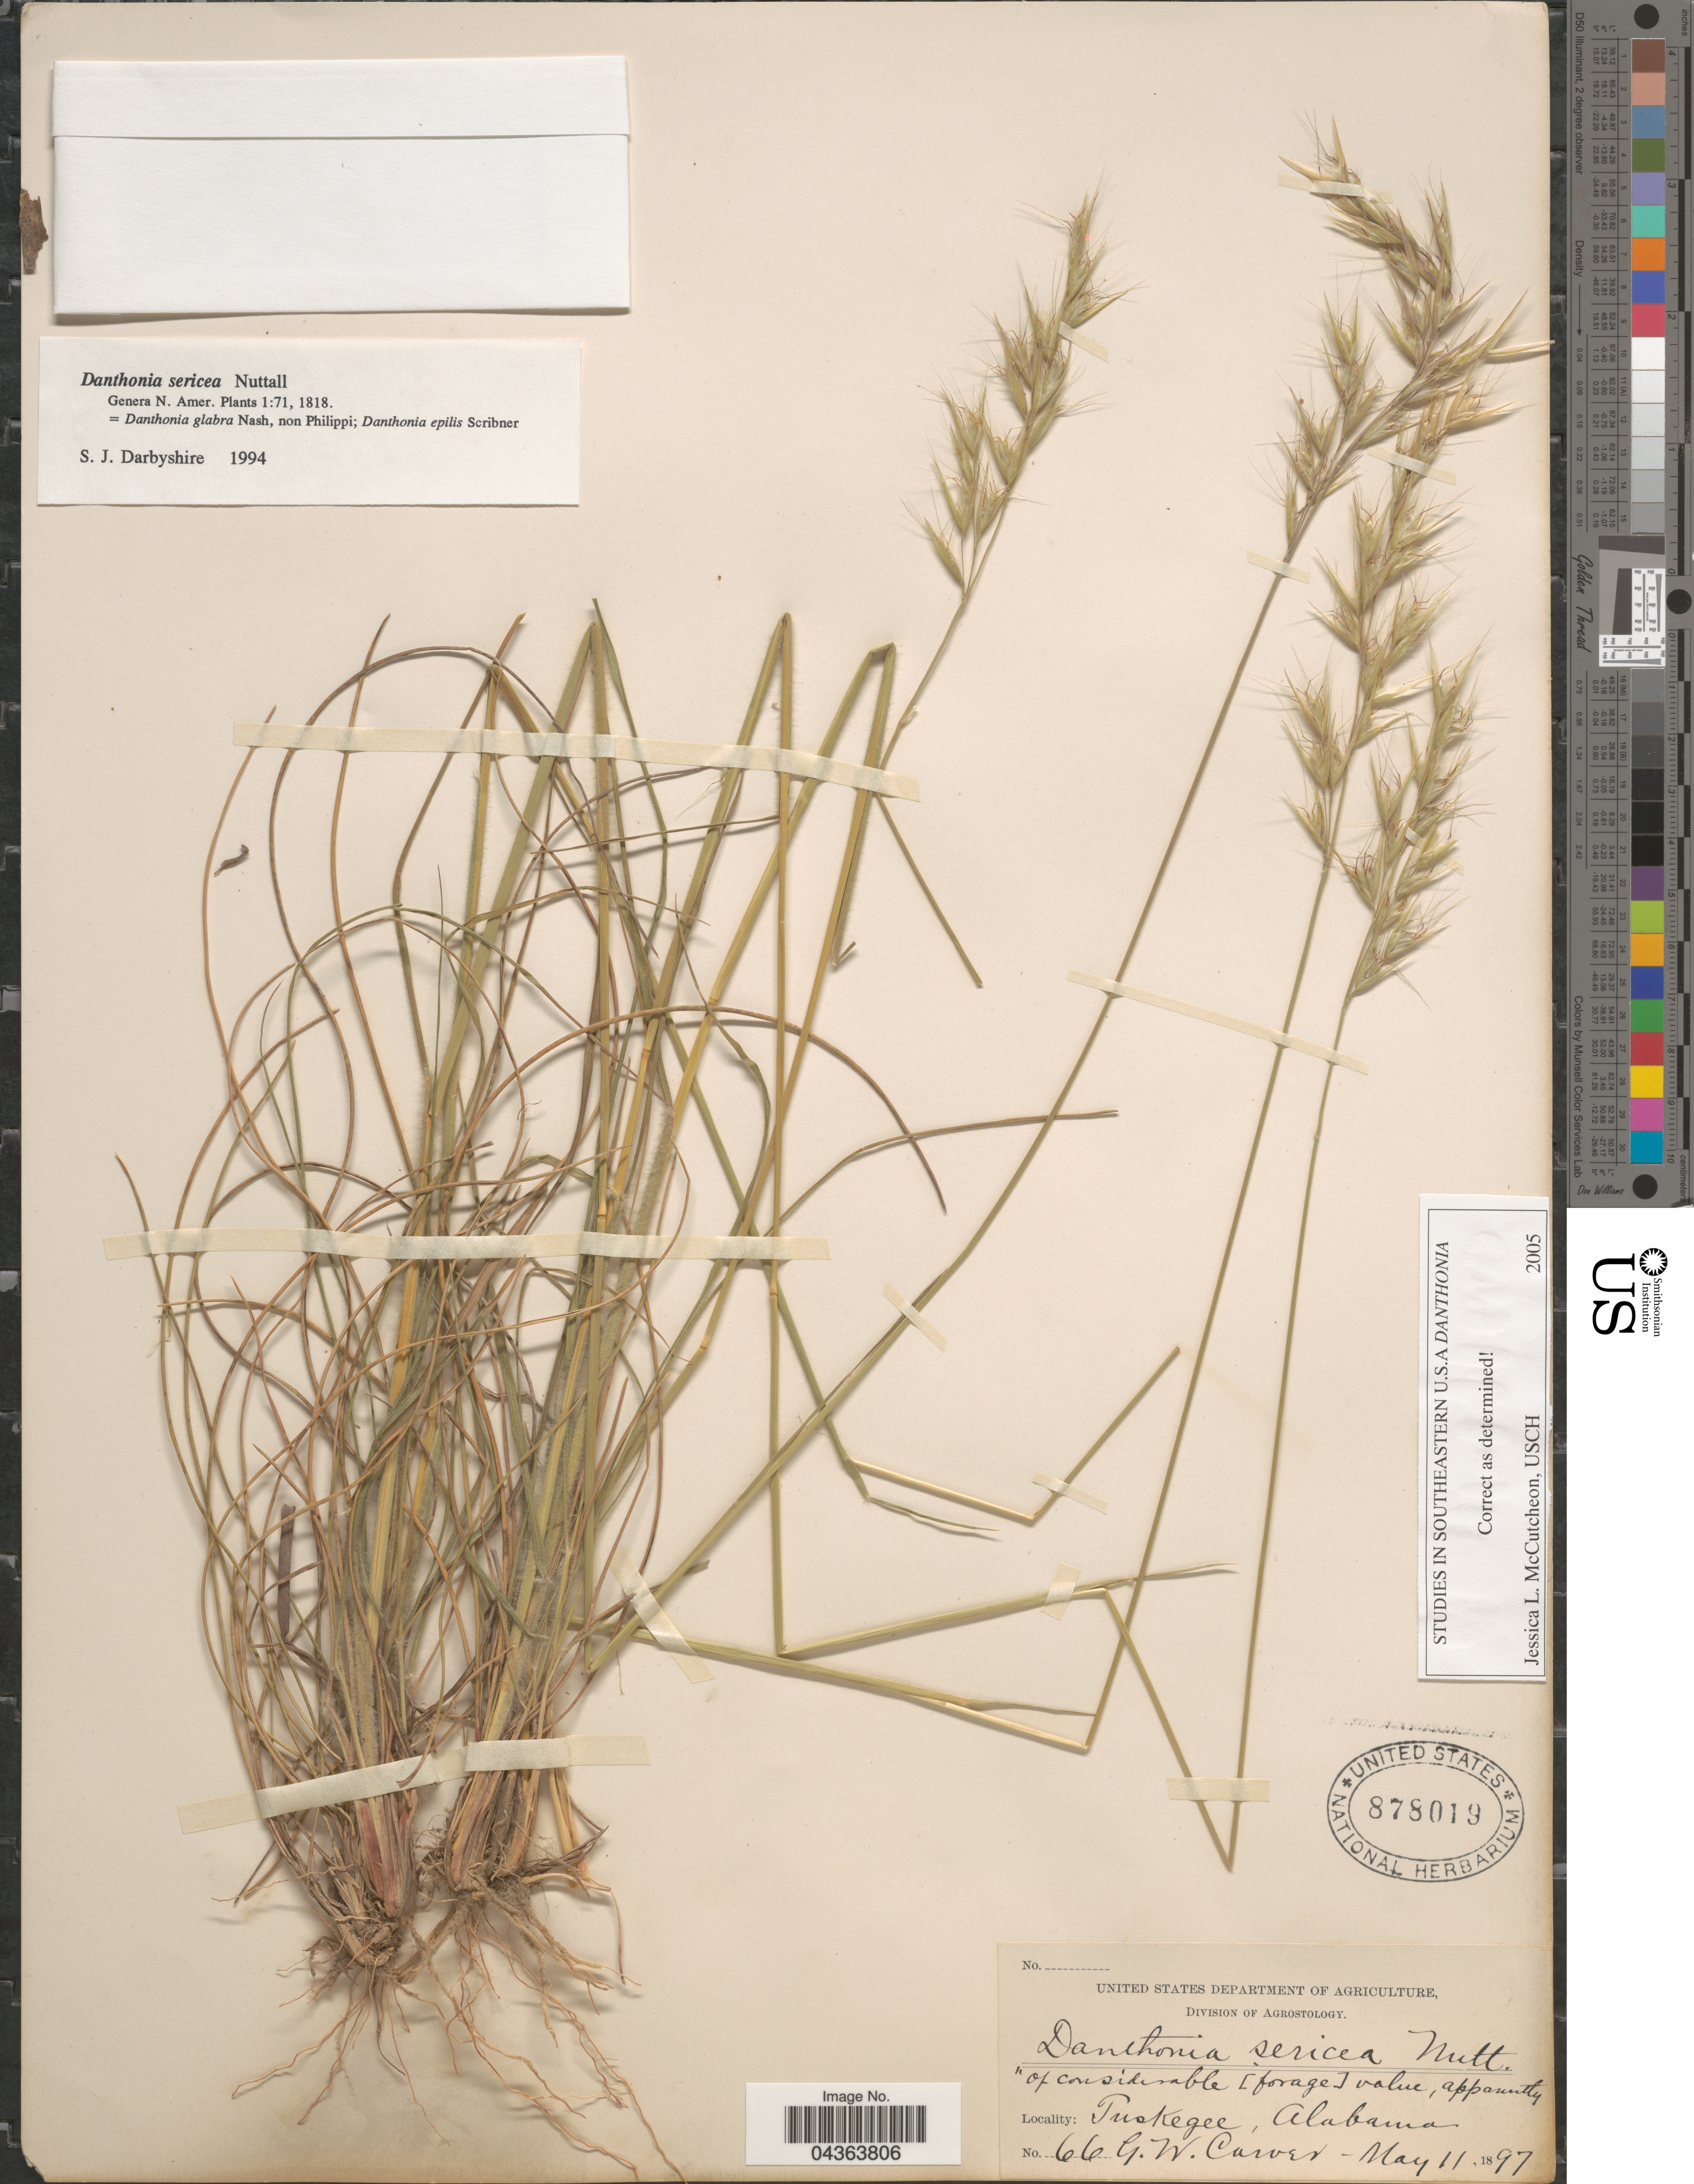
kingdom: Plantae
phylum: Tracheophyta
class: Liliopsida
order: Poales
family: Poaceae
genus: Danthonia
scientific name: Danthonia sericea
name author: Nutt.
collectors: G. Carver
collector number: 66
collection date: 1897-05-11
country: United States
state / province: Alabama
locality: Tuskegee.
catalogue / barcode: US 878019